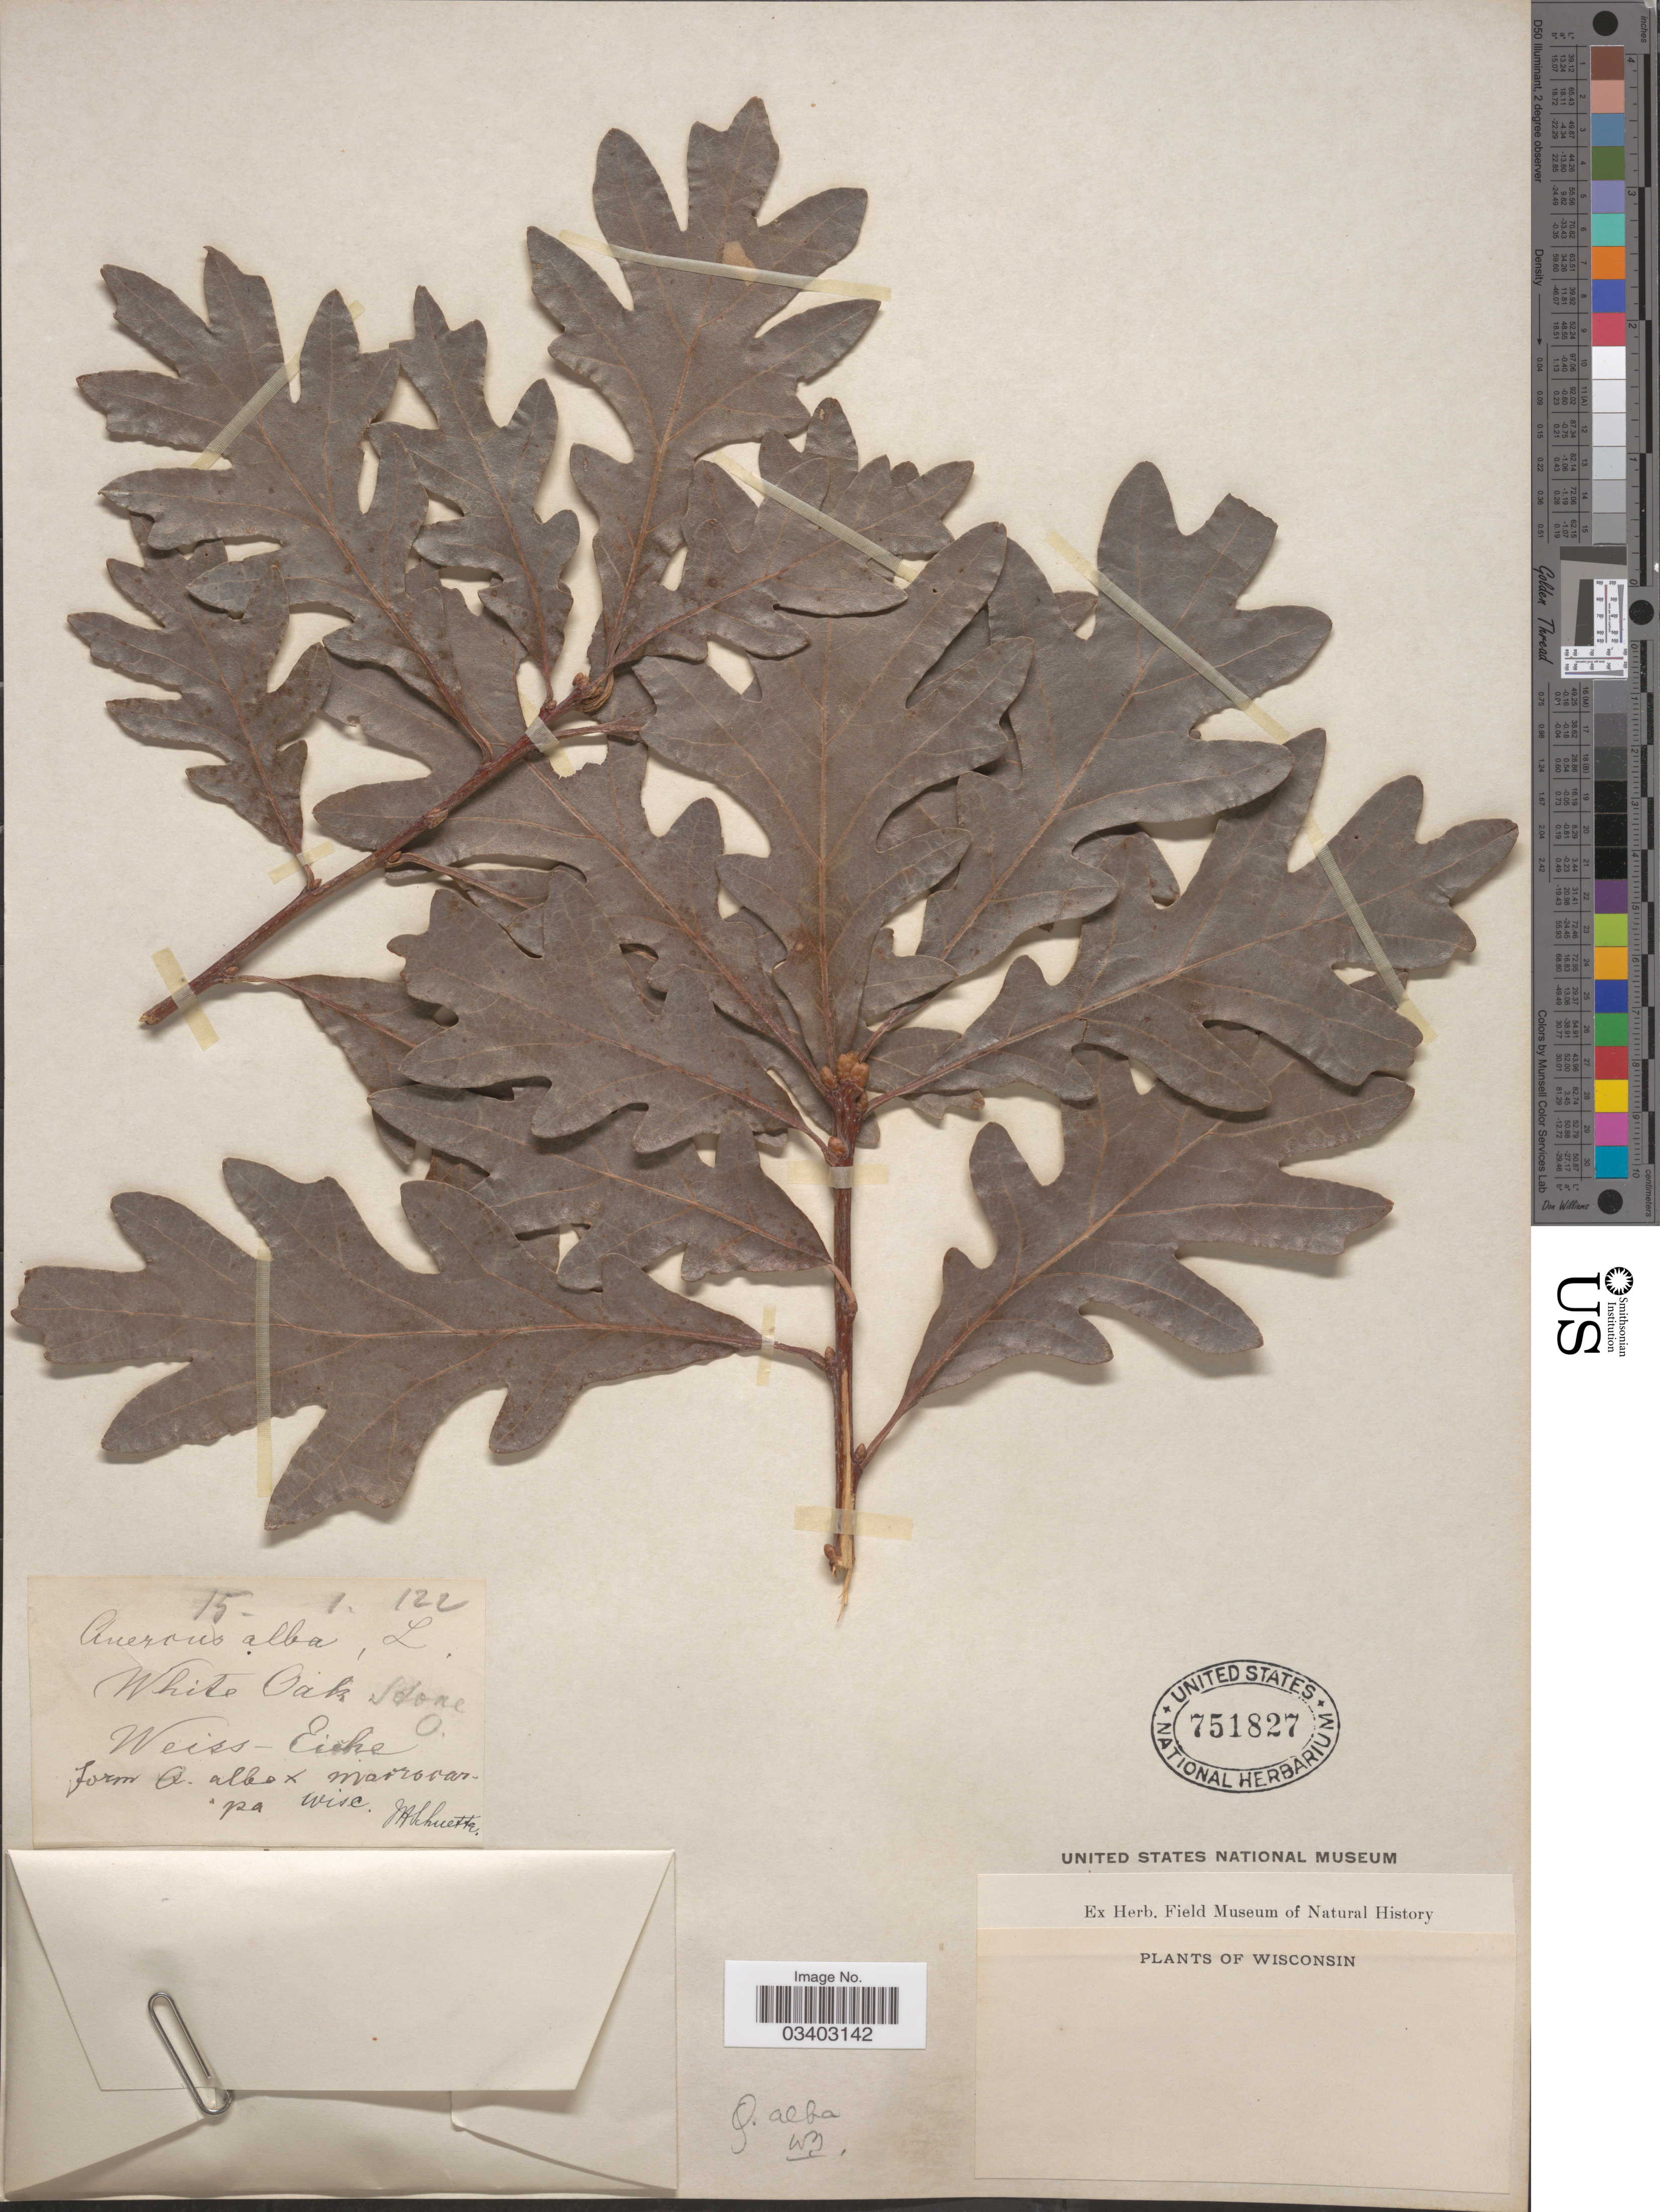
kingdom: Plantae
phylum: Tracheophyta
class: Magnoliopsida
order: Fagales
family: Fagaceae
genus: Quercus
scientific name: Quercus alba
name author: L.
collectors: J. H. Schuette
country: United States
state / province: Wisconsin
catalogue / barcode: US 751827